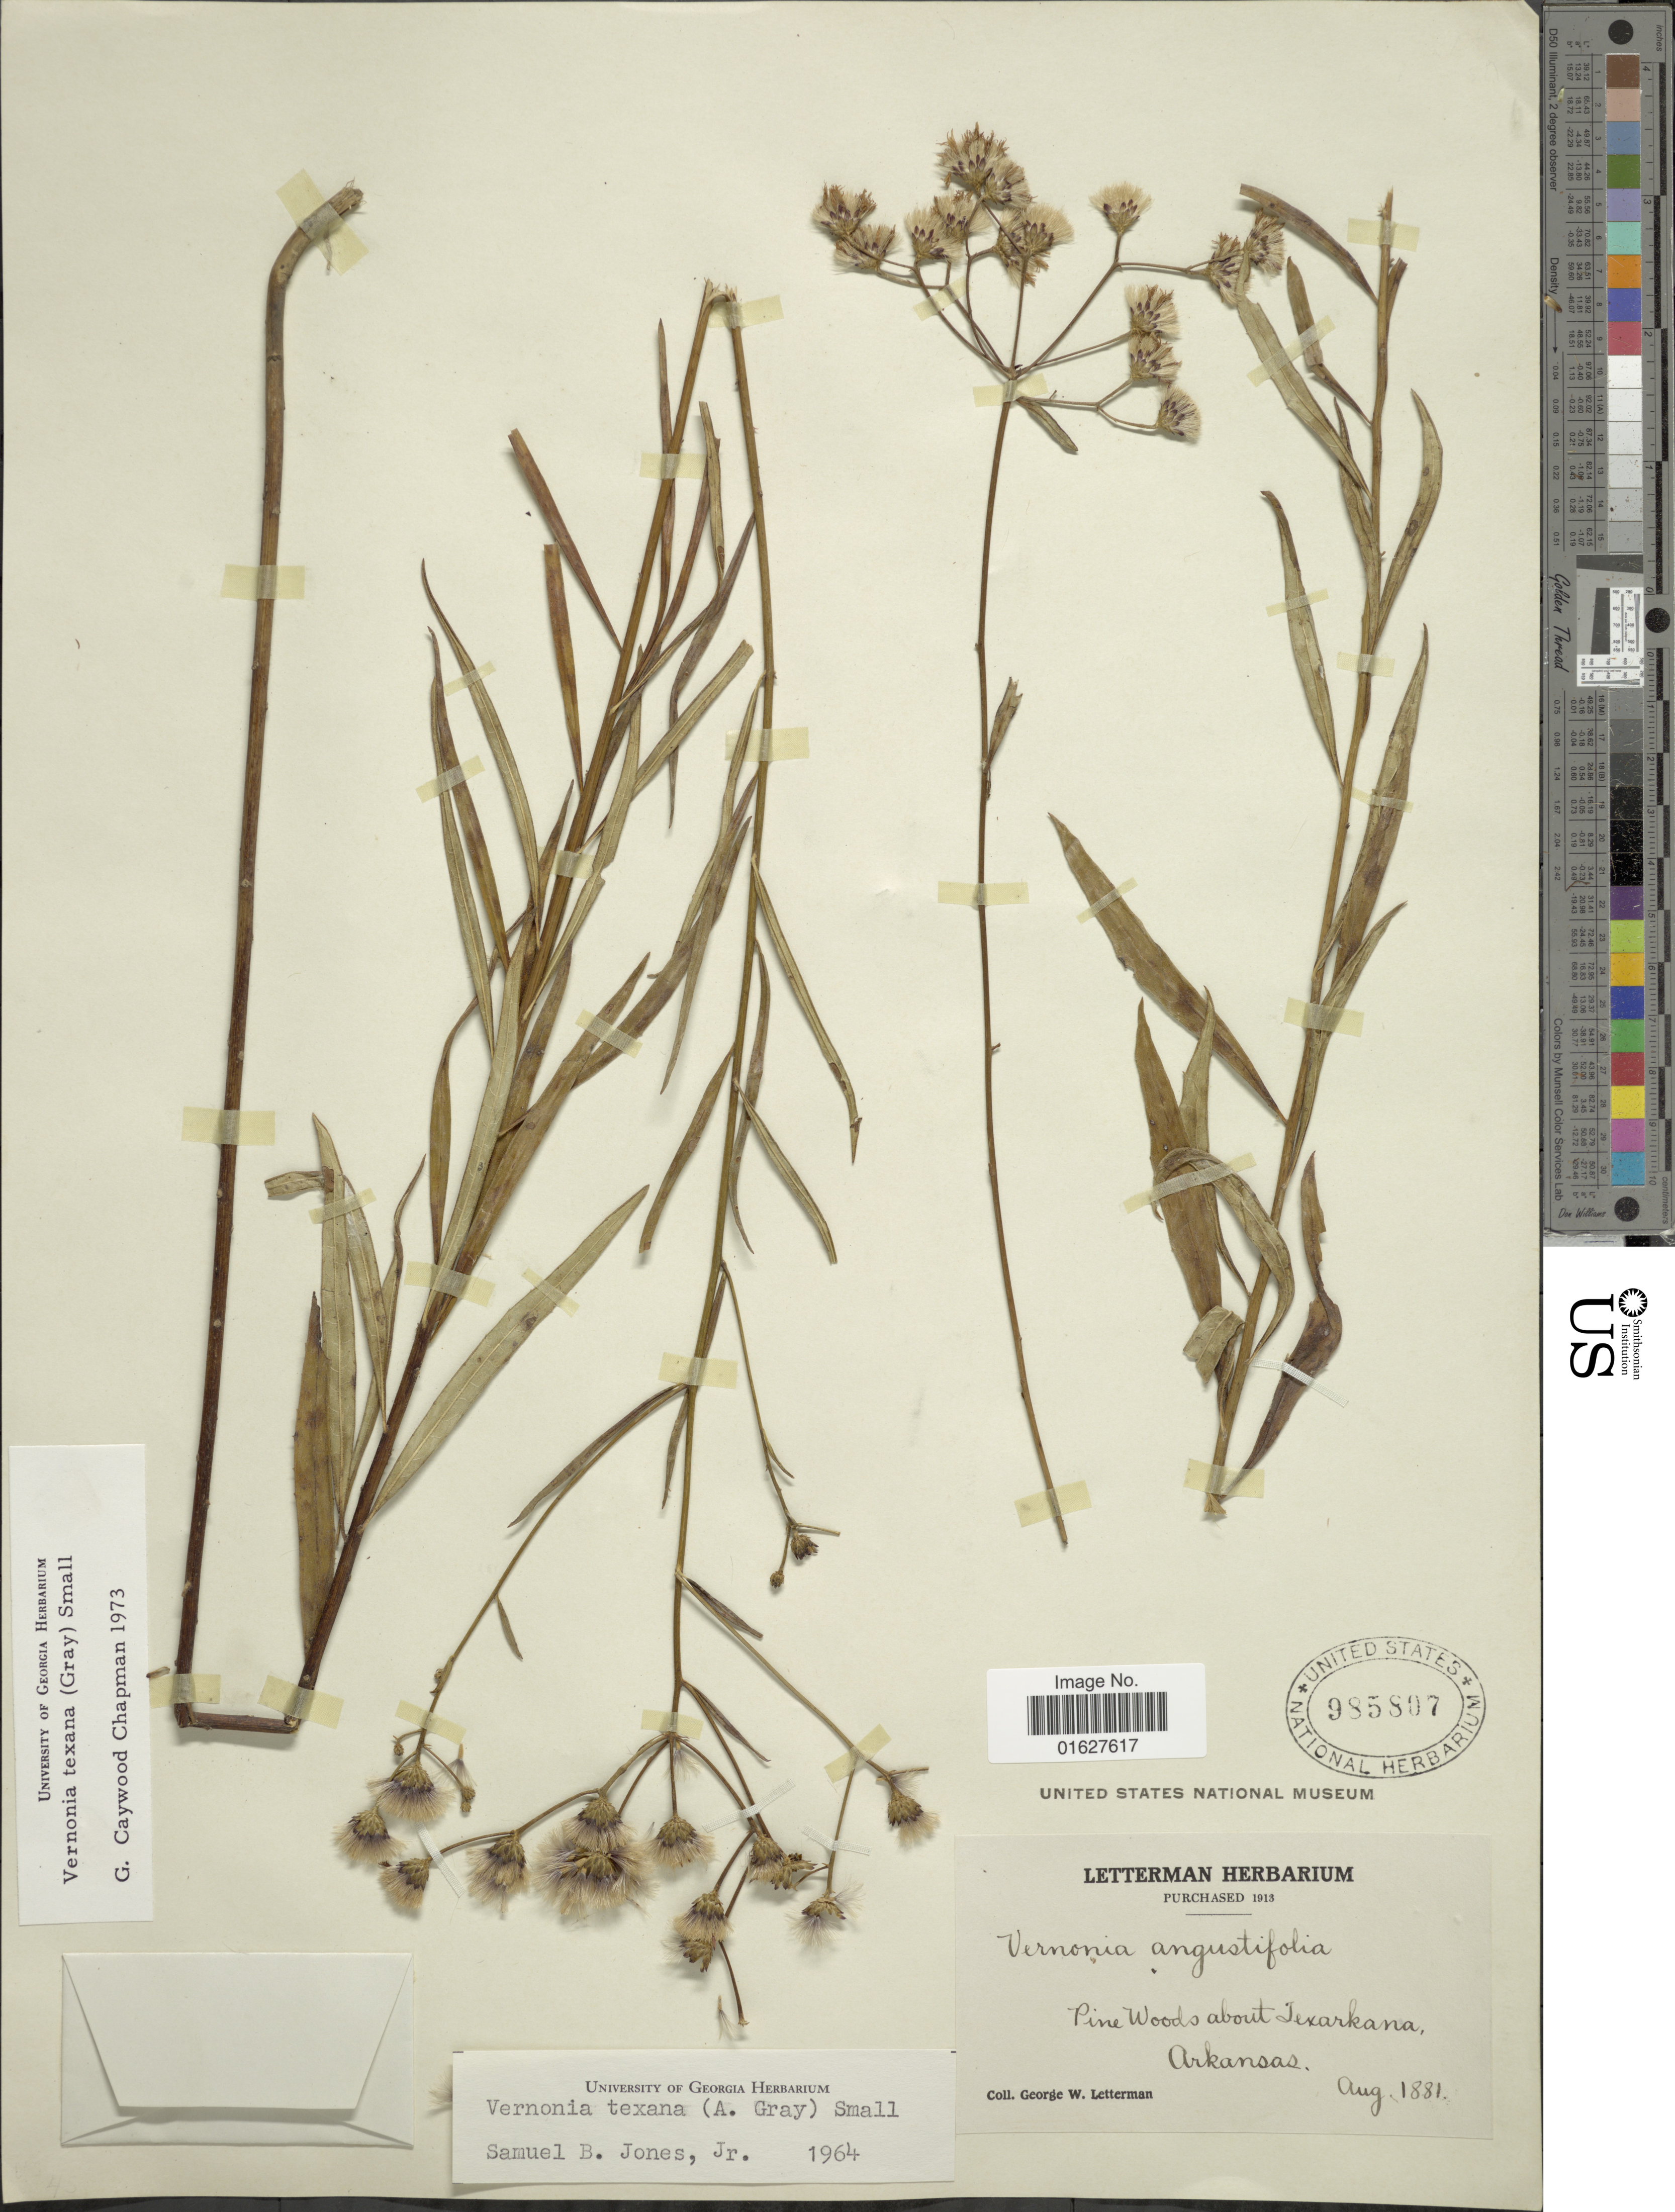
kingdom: Plantae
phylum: Tracheophyta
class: Magnoliopsida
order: Asterales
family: Asteraceae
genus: Vernonia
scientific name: Vernonia texana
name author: (A. Gray) Small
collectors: G. W. Letterman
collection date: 1881-08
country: United States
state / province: Arkansas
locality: Pine Woods about Texarkana, Arkansas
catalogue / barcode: US 985807